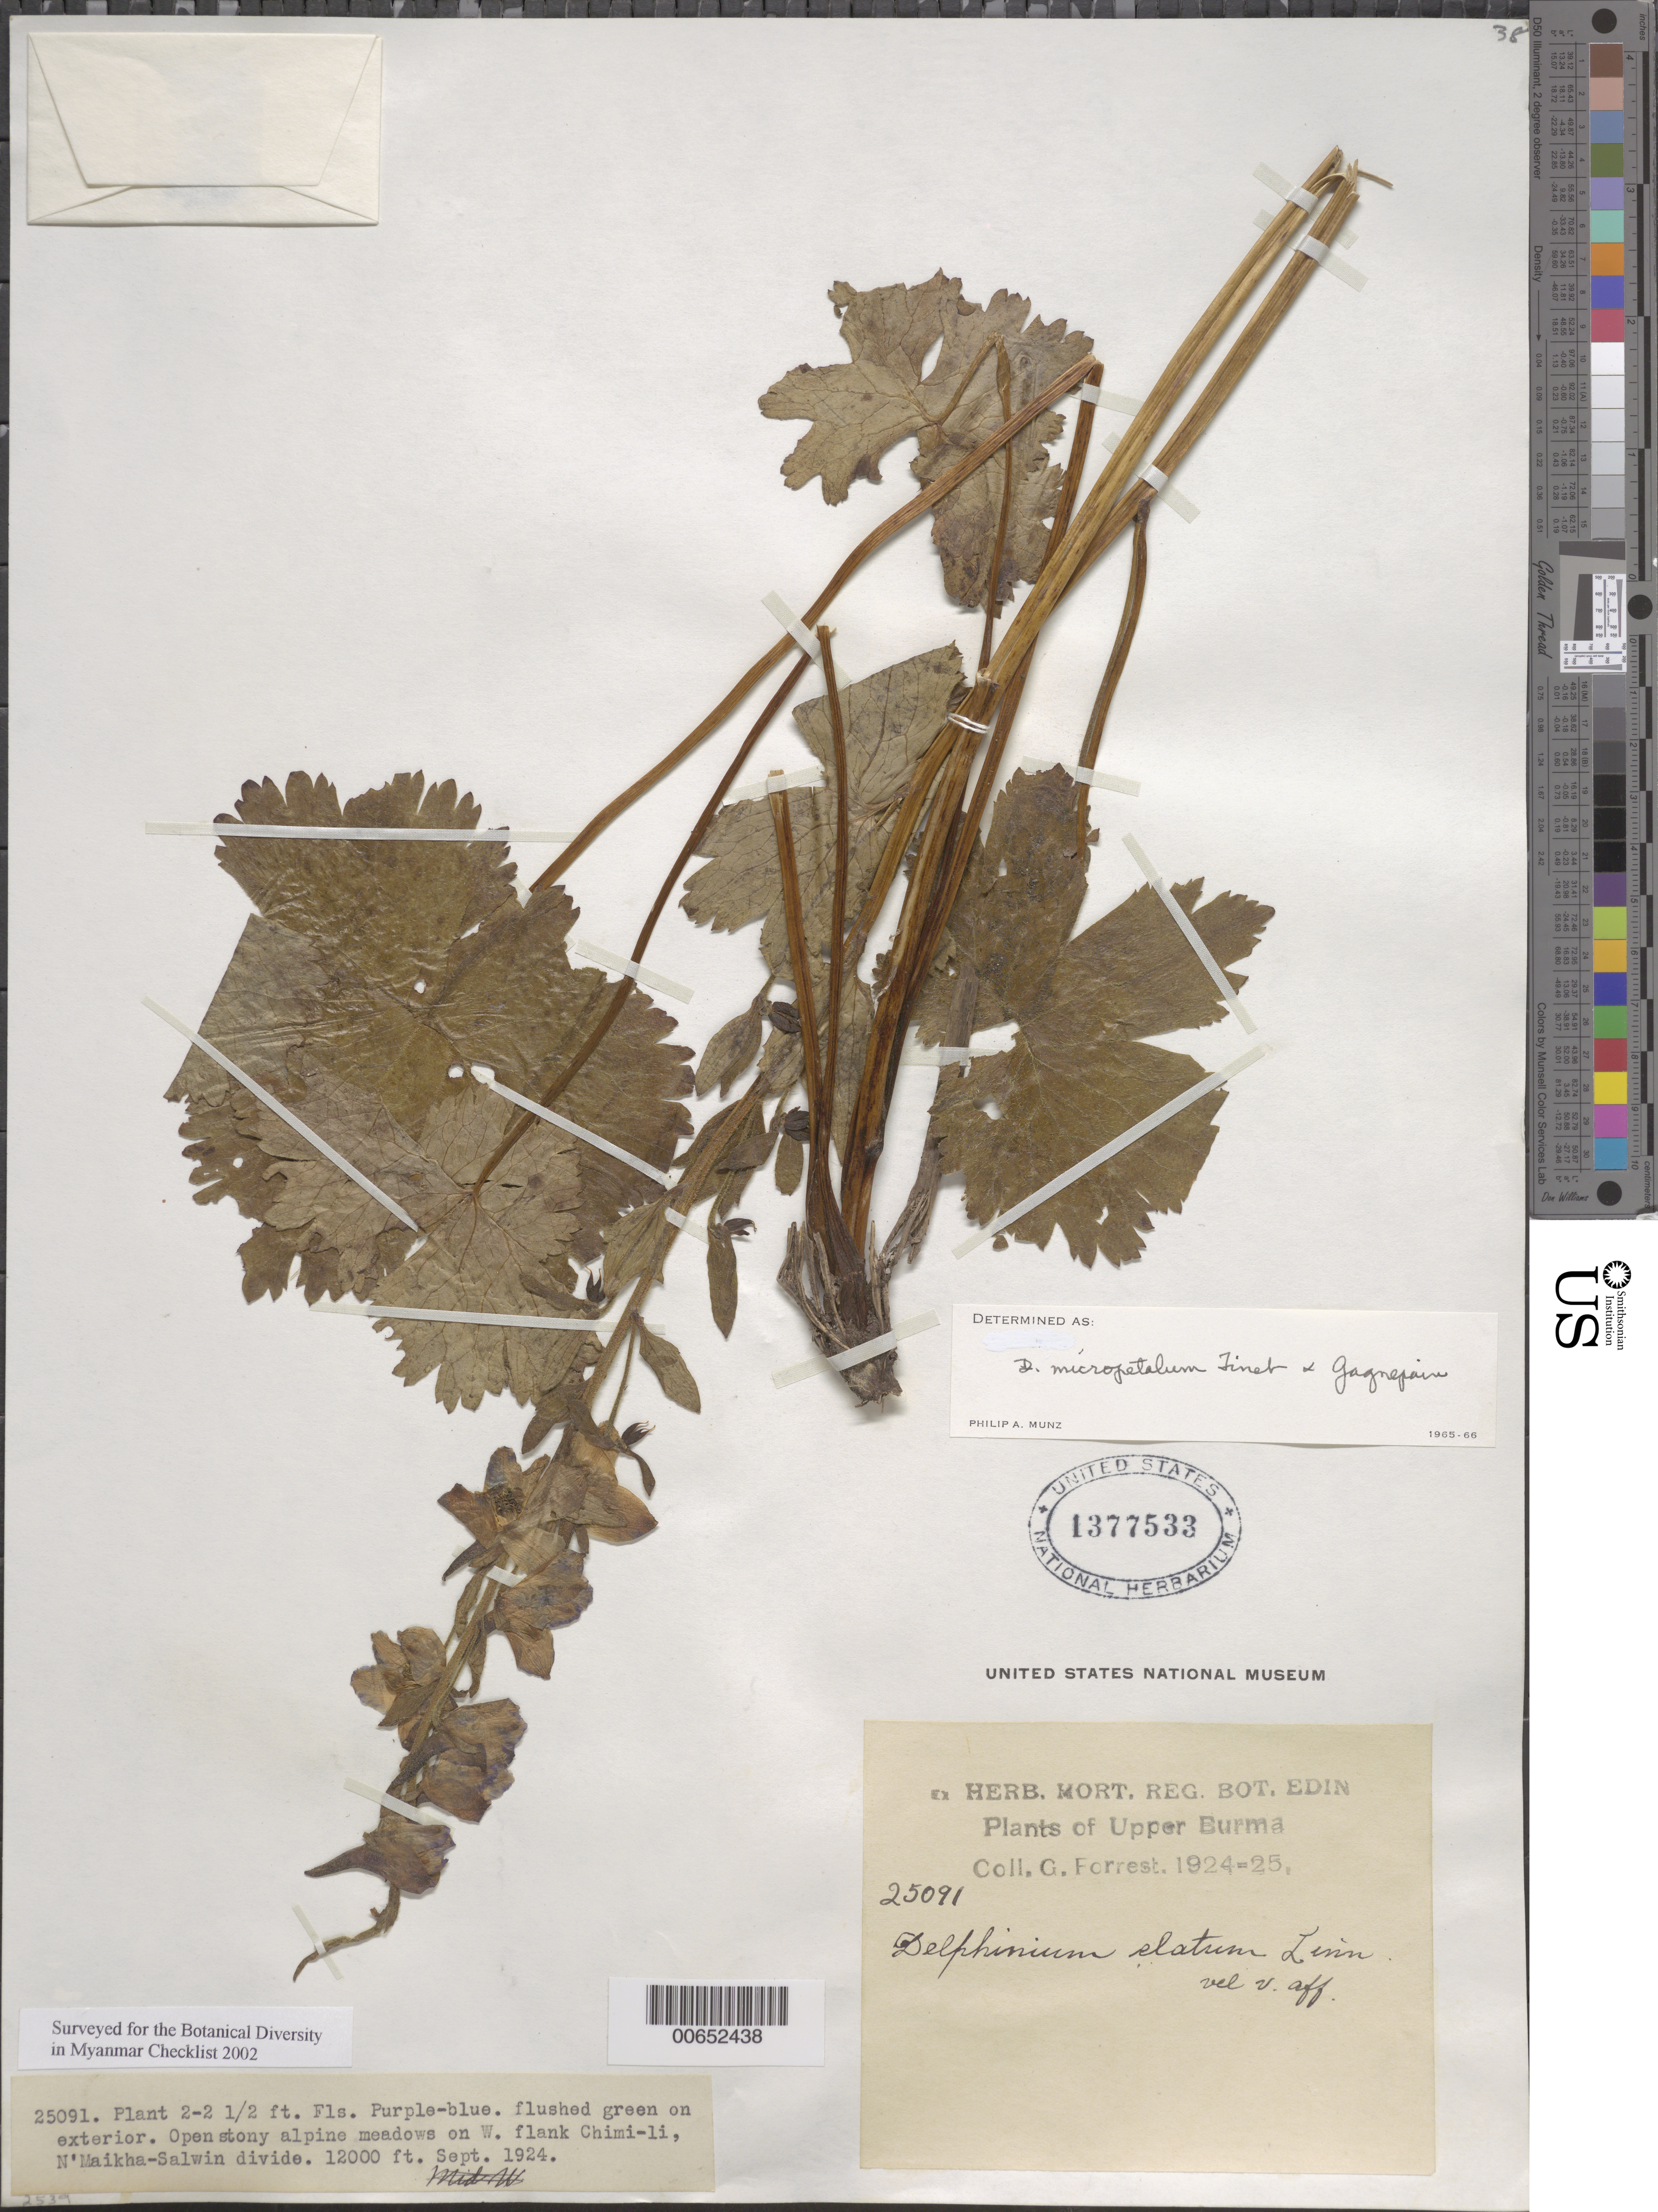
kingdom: Plantae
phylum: Tracheophyta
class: Magnoliopsida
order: Ranunculales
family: Ranunculaceae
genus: Delphinium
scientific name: Delphinium elatum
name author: L.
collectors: G. Forrest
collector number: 25091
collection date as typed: Sep 1924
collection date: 1924-09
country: Myanmar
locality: Upper Burma, W flank of Chimi-li, N'Maikha-Salwin Divide.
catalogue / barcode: US 1377533